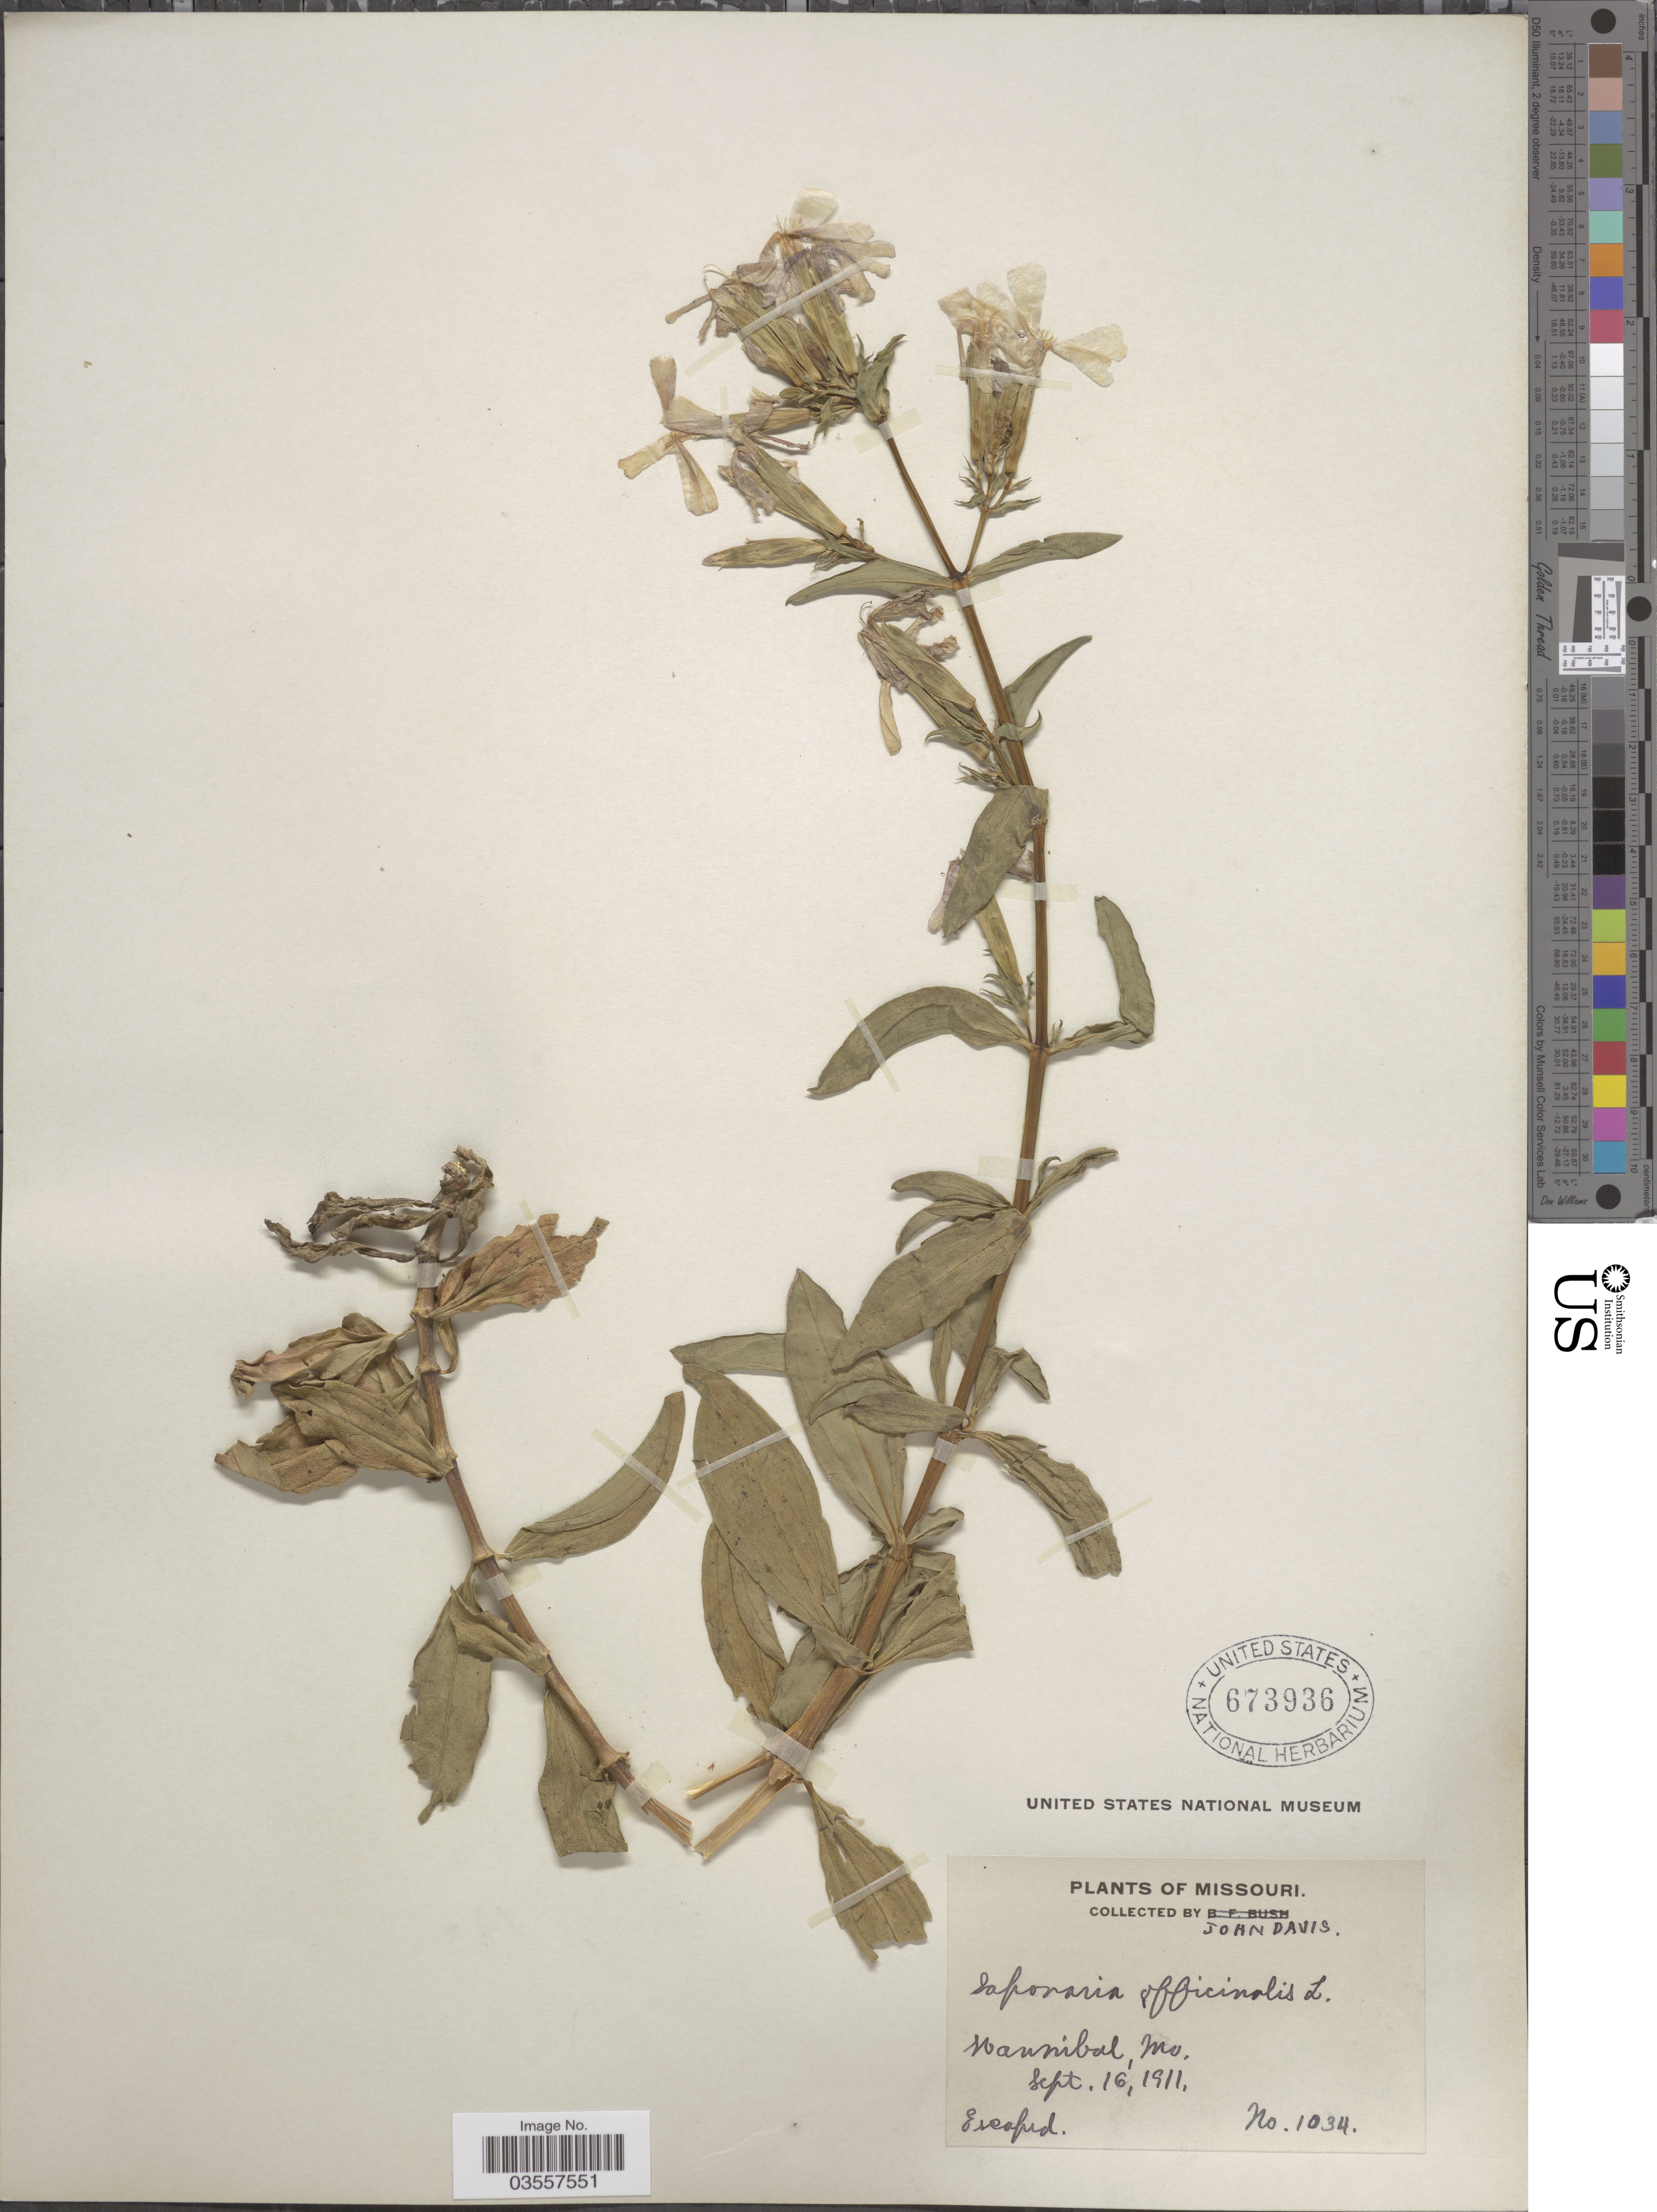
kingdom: Plantae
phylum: Tracheophyta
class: Magnoliopsida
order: Caryophyllales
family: Caryophyllaceae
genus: Saponaria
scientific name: Saponaria officinalis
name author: L.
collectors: J. Davis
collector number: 1034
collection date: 1911-09-16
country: United States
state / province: Missouri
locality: Hannibal.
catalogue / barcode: US 673936